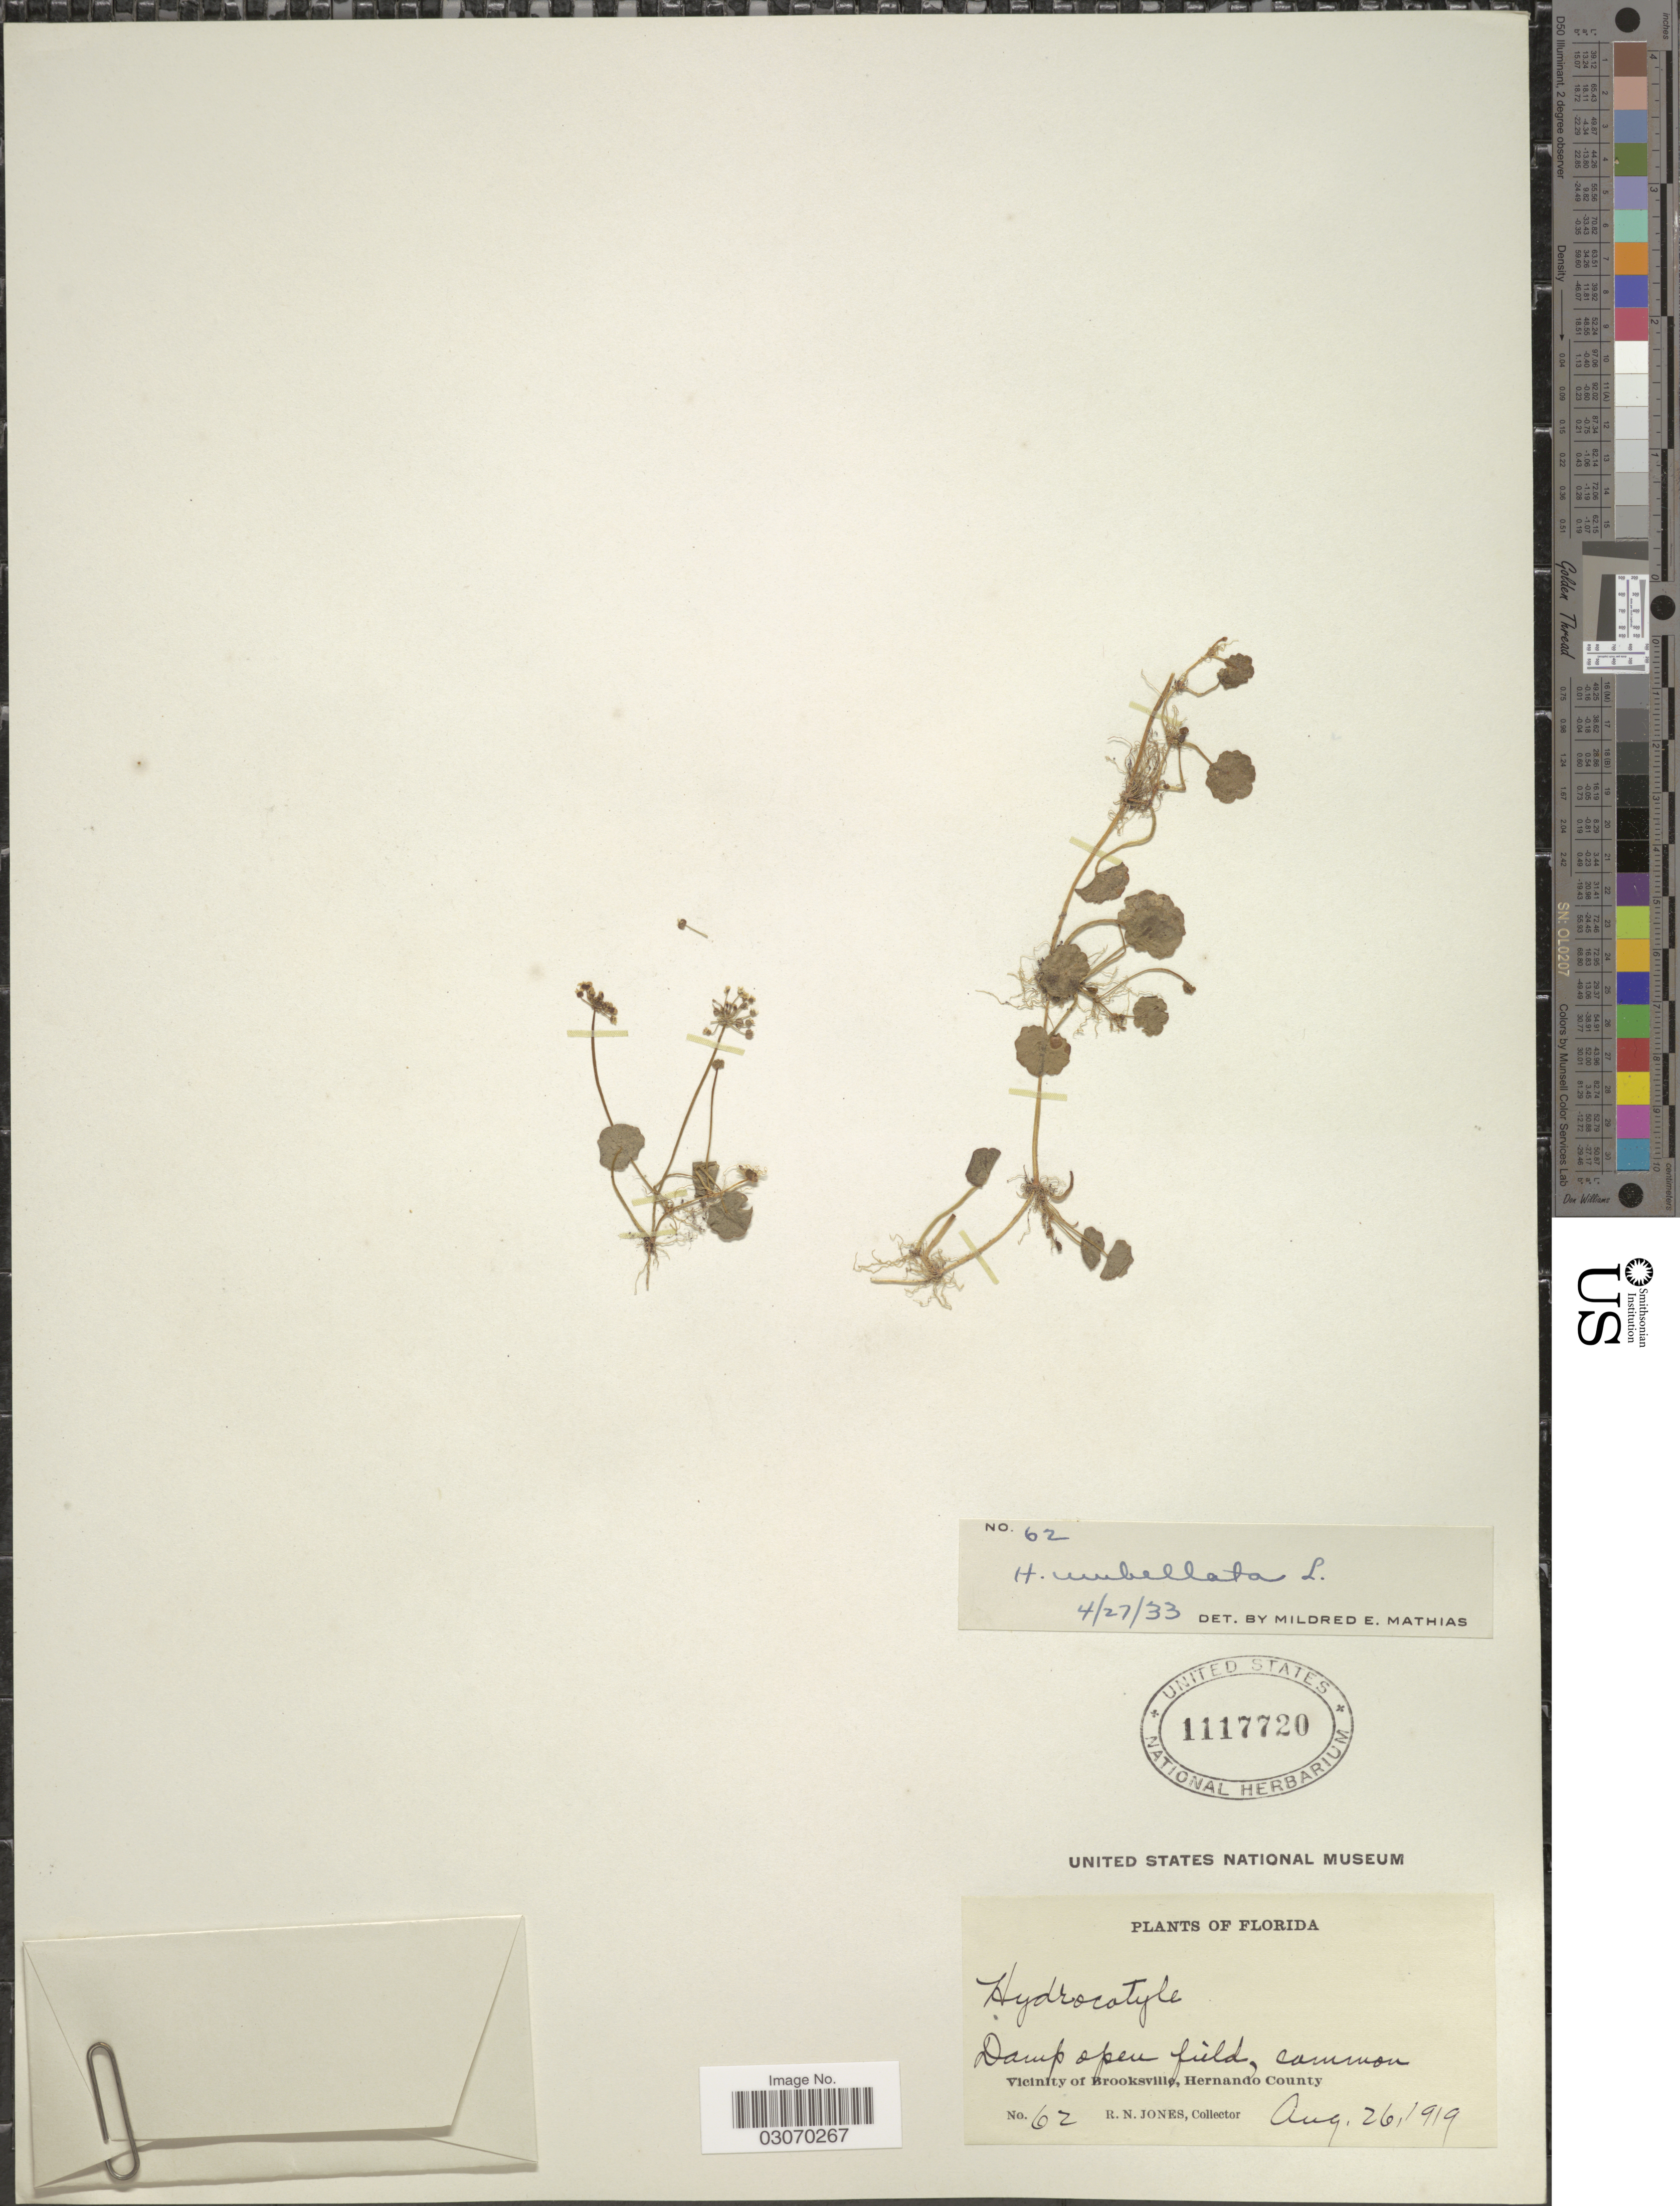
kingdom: Plantae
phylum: Tracheophyta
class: Magnoliopsida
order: Apiales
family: Araliaceae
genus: Hydrocotyle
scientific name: Hydrocotyle umbellata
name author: L.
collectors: R. N. Jones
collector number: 62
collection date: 1919-08-26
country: United States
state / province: Florida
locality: Vicinity of Brooksville, Hernando County.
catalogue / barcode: US 1117720